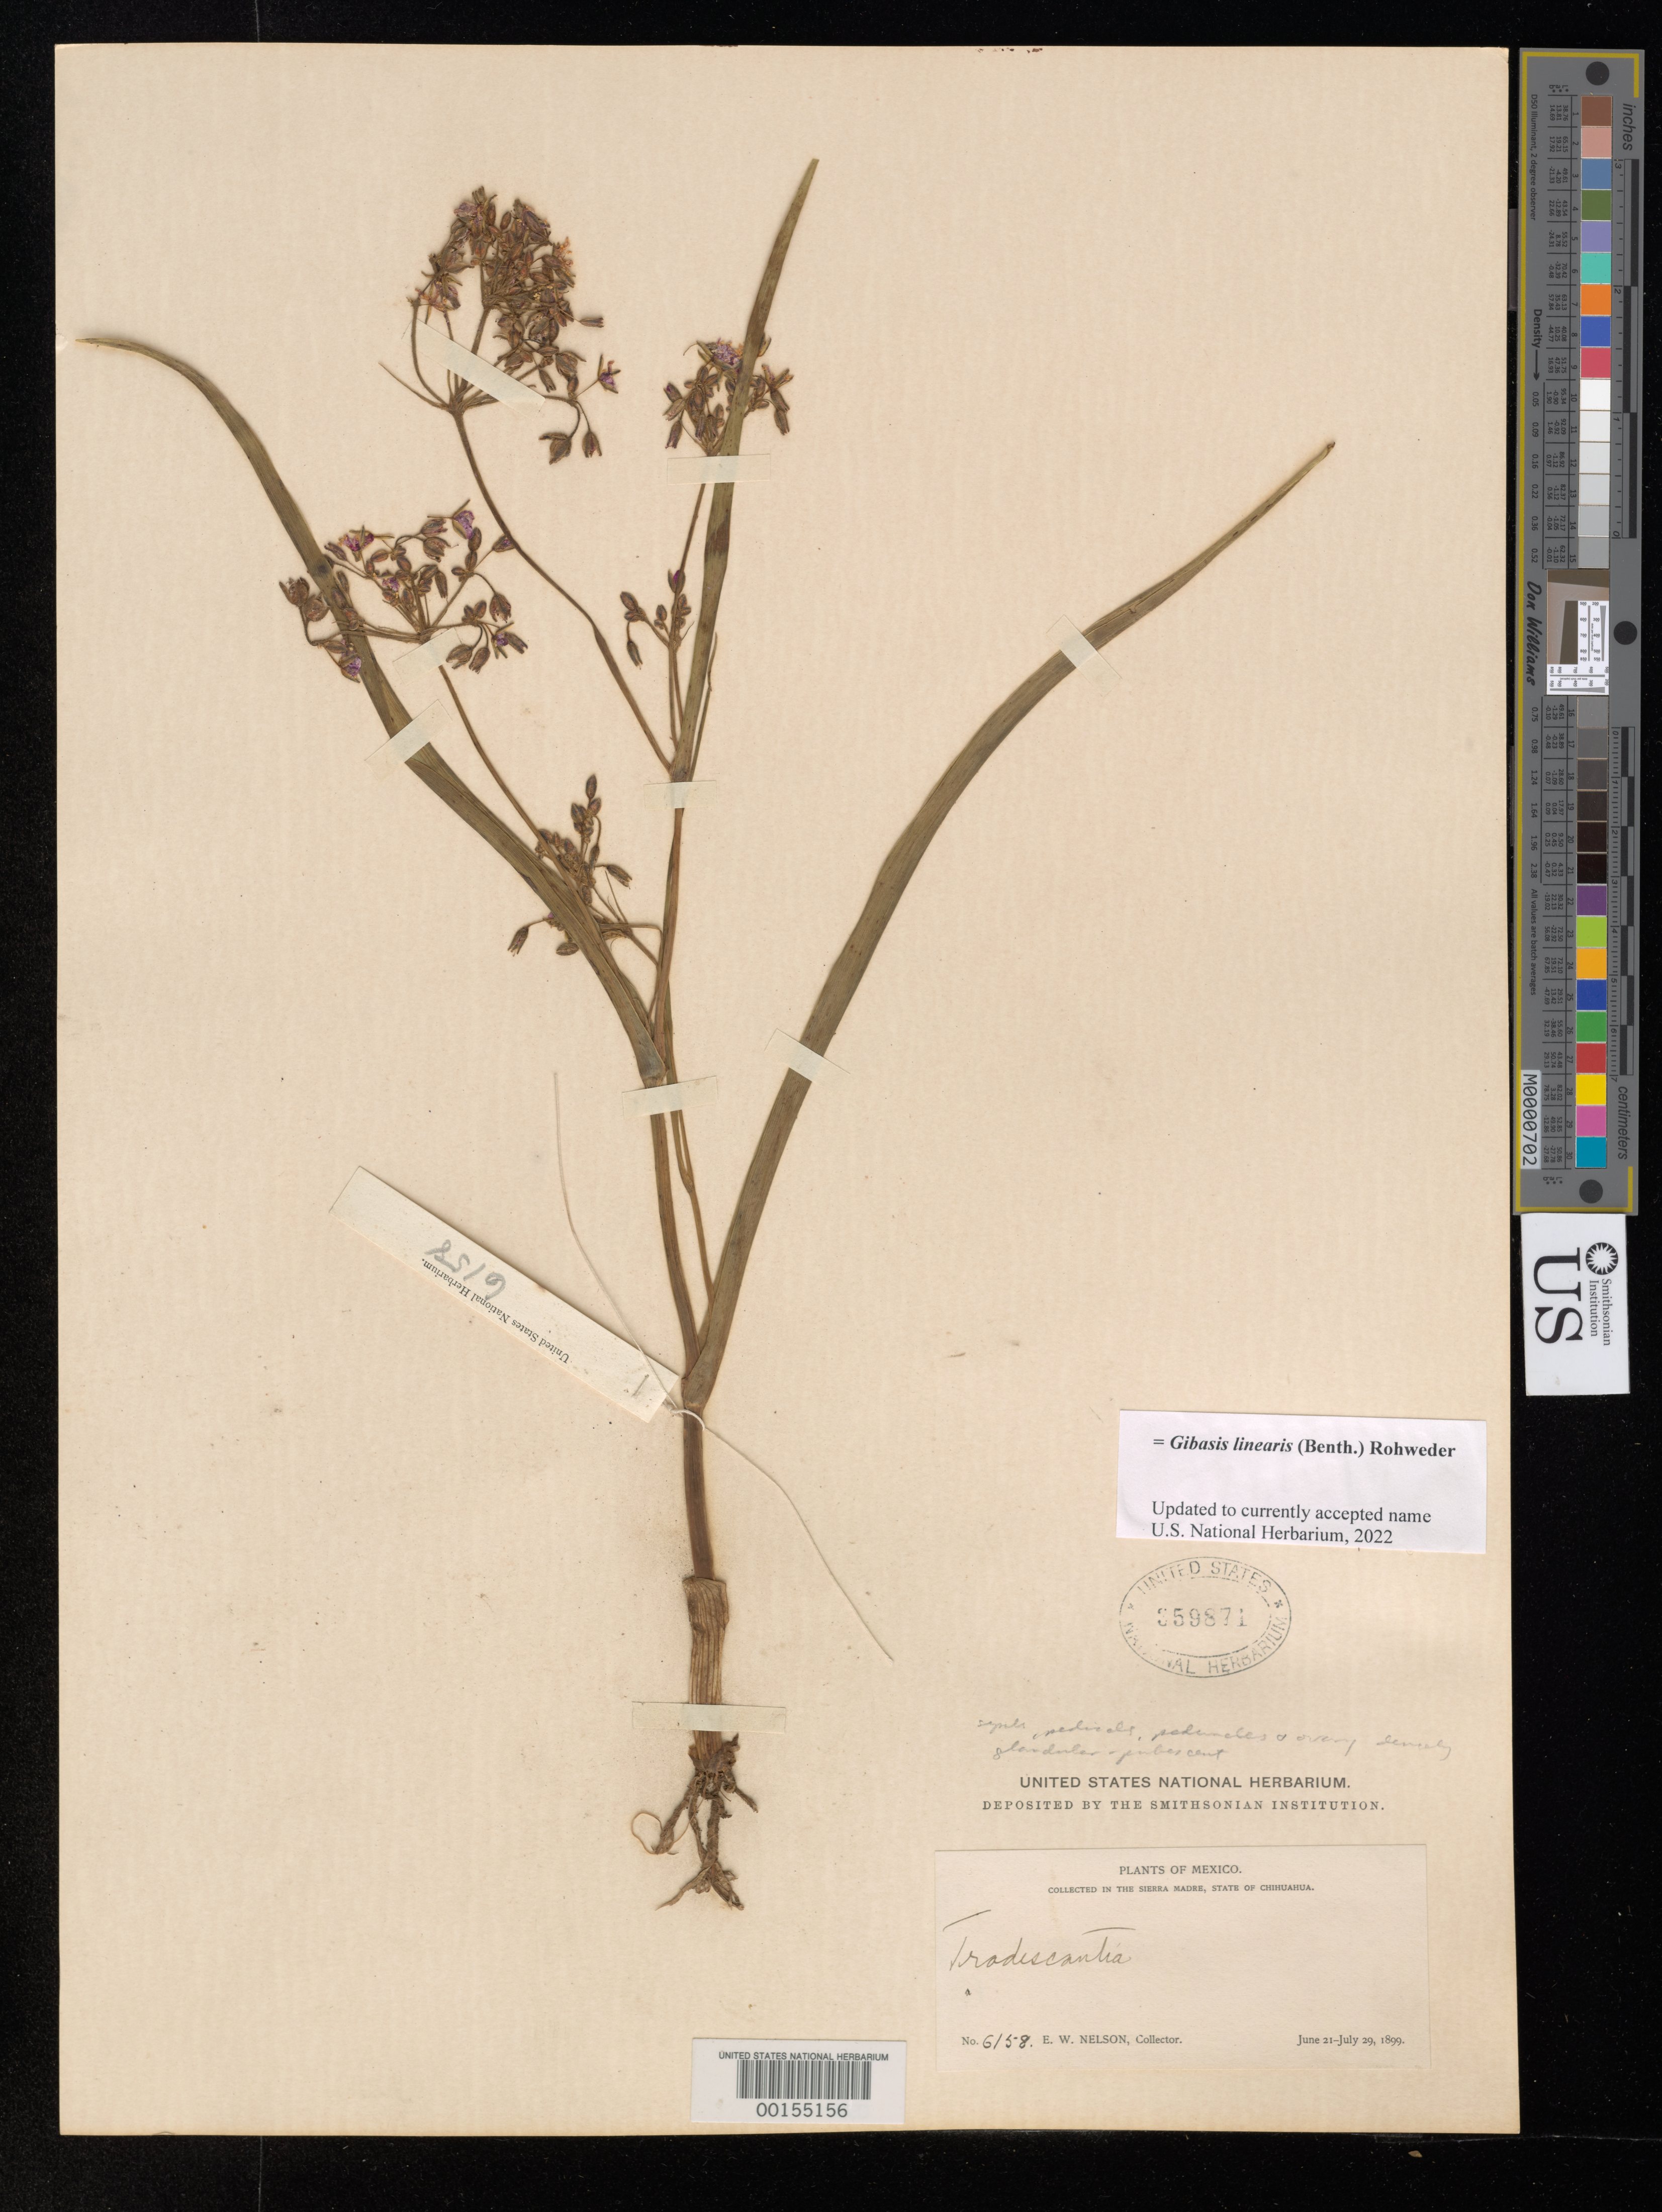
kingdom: Plantae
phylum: Tracheophyta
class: Liliopsida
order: Commelinales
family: Commelinaceae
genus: Gibasis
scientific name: Gibasis linearis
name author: (Benth.) Rohweder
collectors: E. W. Nelson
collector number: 6158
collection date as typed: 21 Jun 1899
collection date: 1899-06-21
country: Mexico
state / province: Chihuahua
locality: Sierra Madre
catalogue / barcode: US 359871